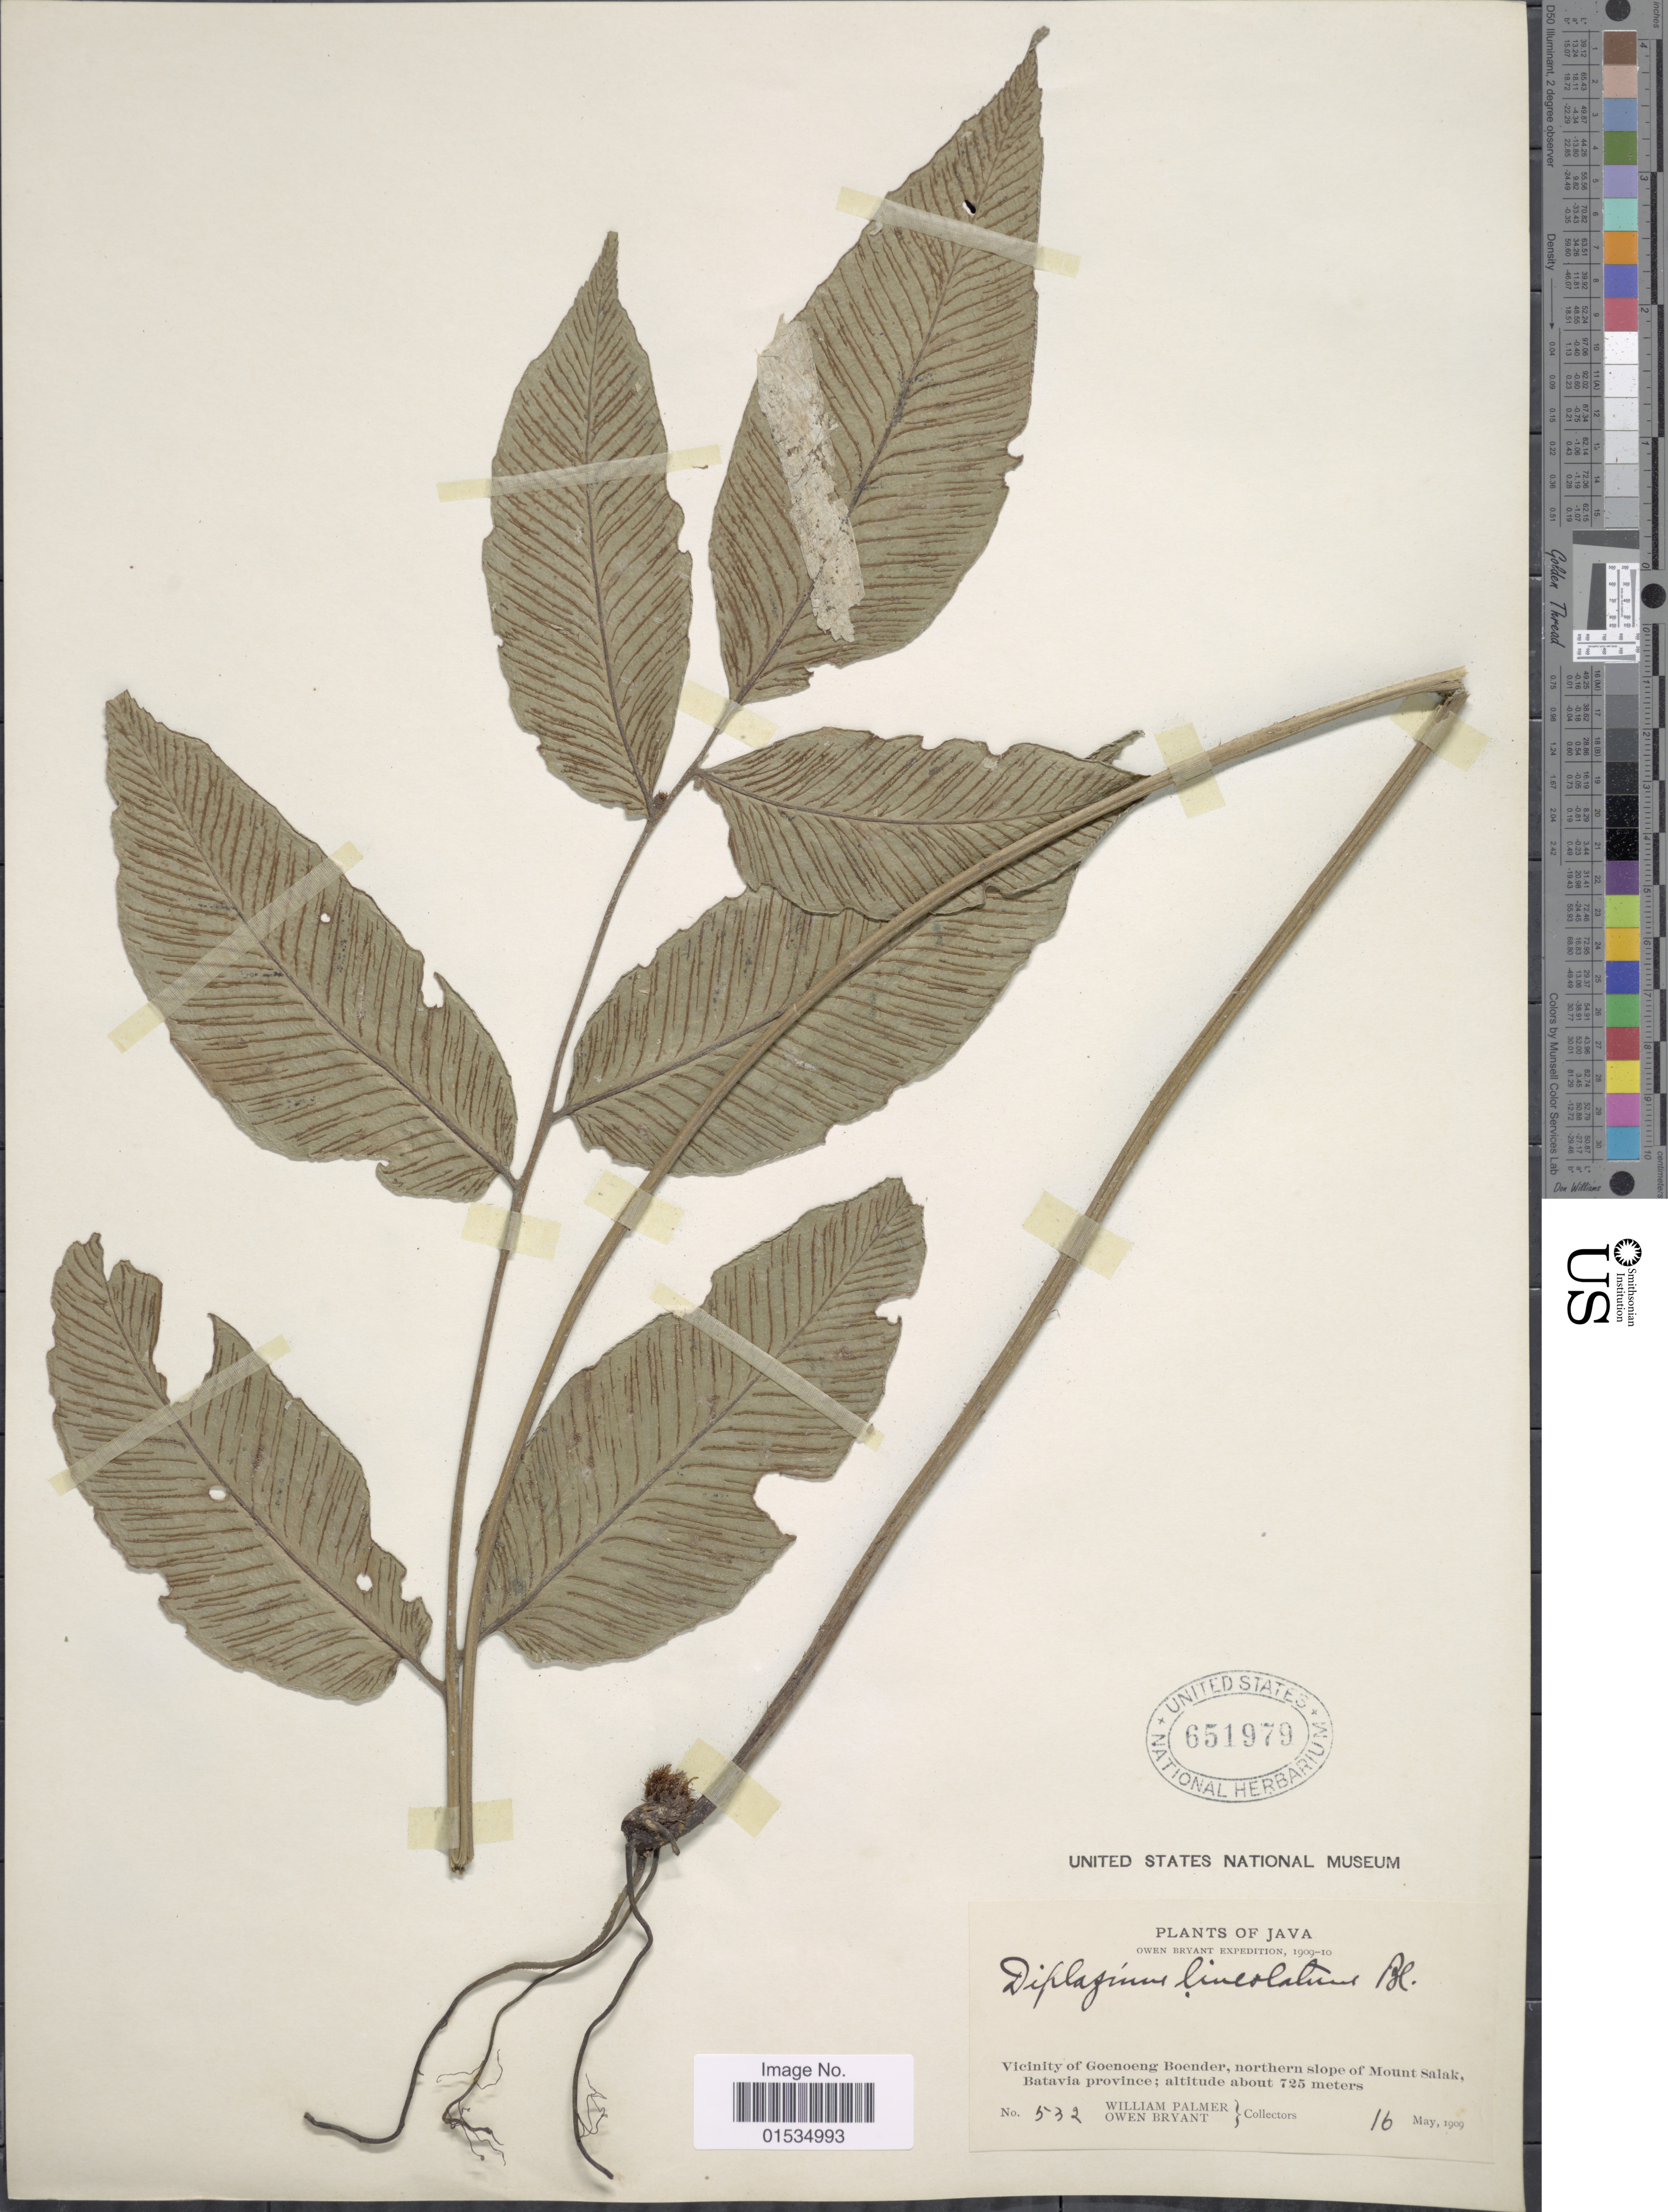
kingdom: Plantae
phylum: Tracheophyta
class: Polypodiopsida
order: Polypodiales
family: Athyriaceae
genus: Diplazium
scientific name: Diplazium fraxinifolium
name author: C. Presl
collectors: W. Palmer & O. Bryant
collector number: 532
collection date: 1909-05-16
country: Indonesia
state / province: Java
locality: Vicinity of Goenoeng Boender, northern slope of Mount Salak, Batavia province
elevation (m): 725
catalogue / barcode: US 651979